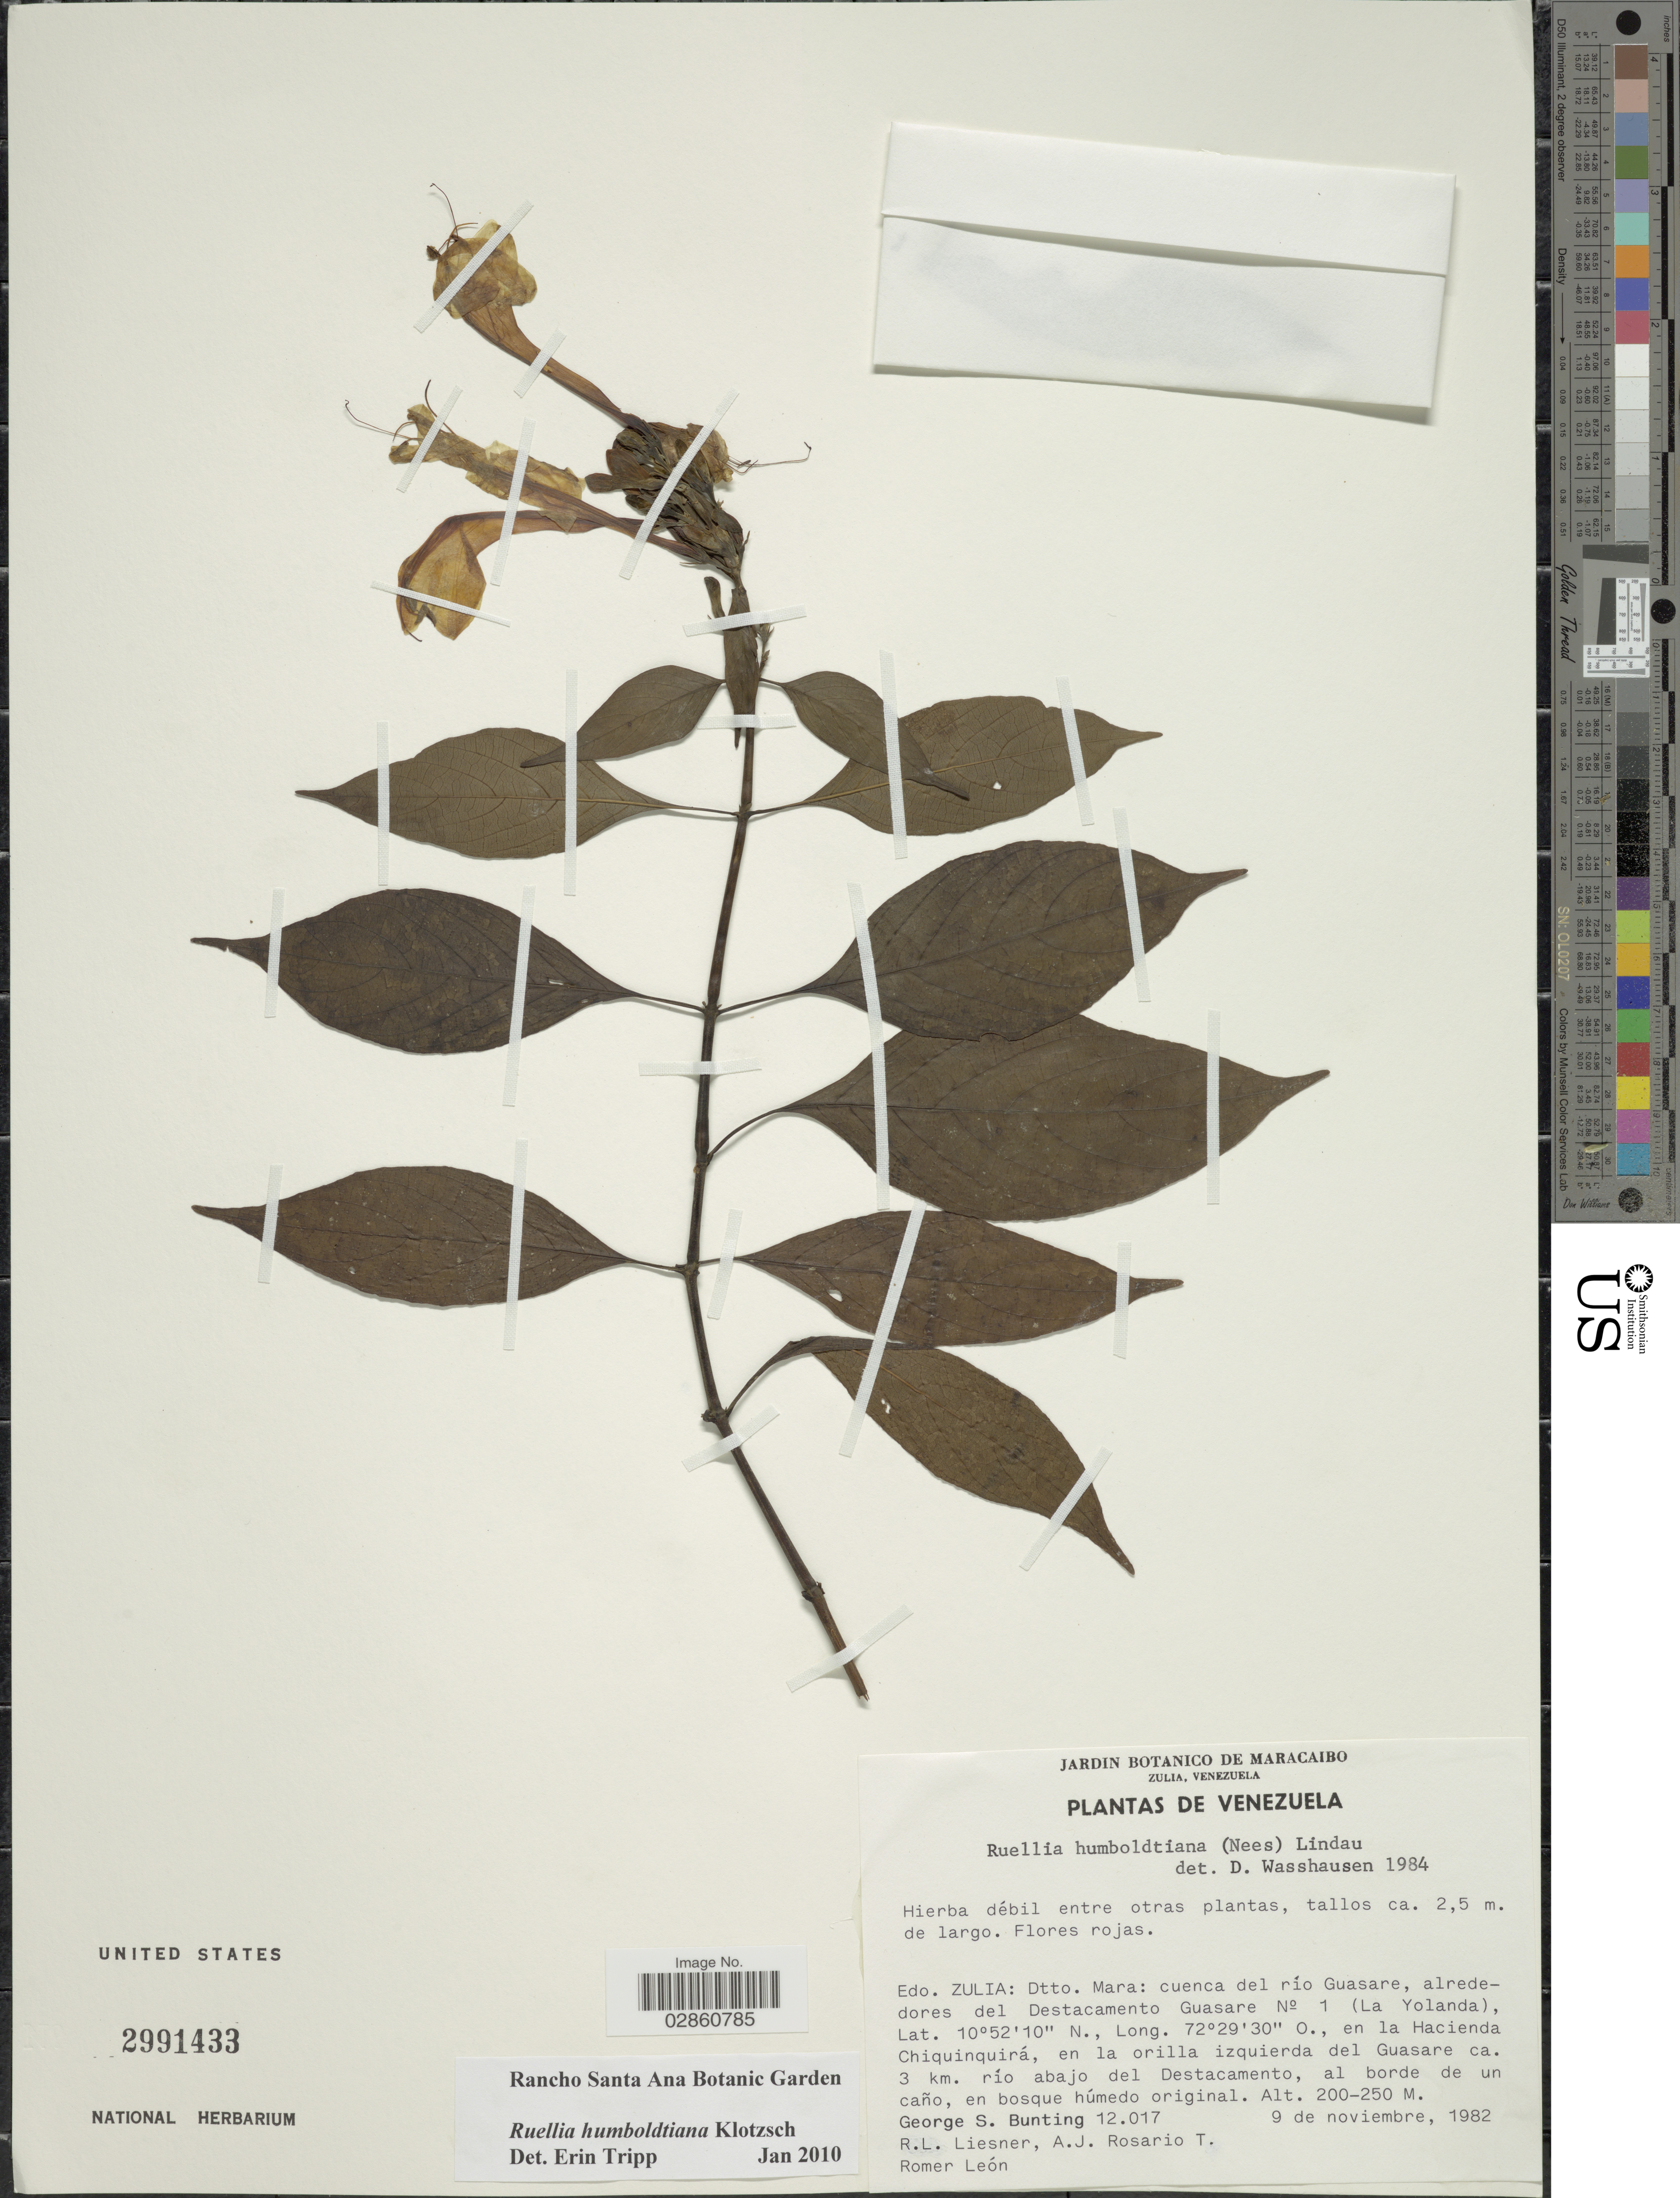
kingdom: Plantae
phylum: Tracheophyta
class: Magnoliopsida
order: Lamiales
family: Acanthaceae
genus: Ruellia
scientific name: Ruellia humboldtiana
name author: (Nees) Lindau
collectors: G. S. Bunting, R. L. Liesner, A. Rosario T. & R. León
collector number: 12017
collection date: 1982-11-09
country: Venezuela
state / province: Zulia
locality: Edo. Zulia: Dtto. Mara: cuenca del río Guasare, alrededores del Destacamento Guasare N° 1 (La Yolanda), en la Hacienda Chiquinquirá, en la orilla izquierda del Guasare ca. 3 km. río abajo del Destacamento, al borde de un caño.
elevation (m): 200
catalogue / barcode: US 2991433